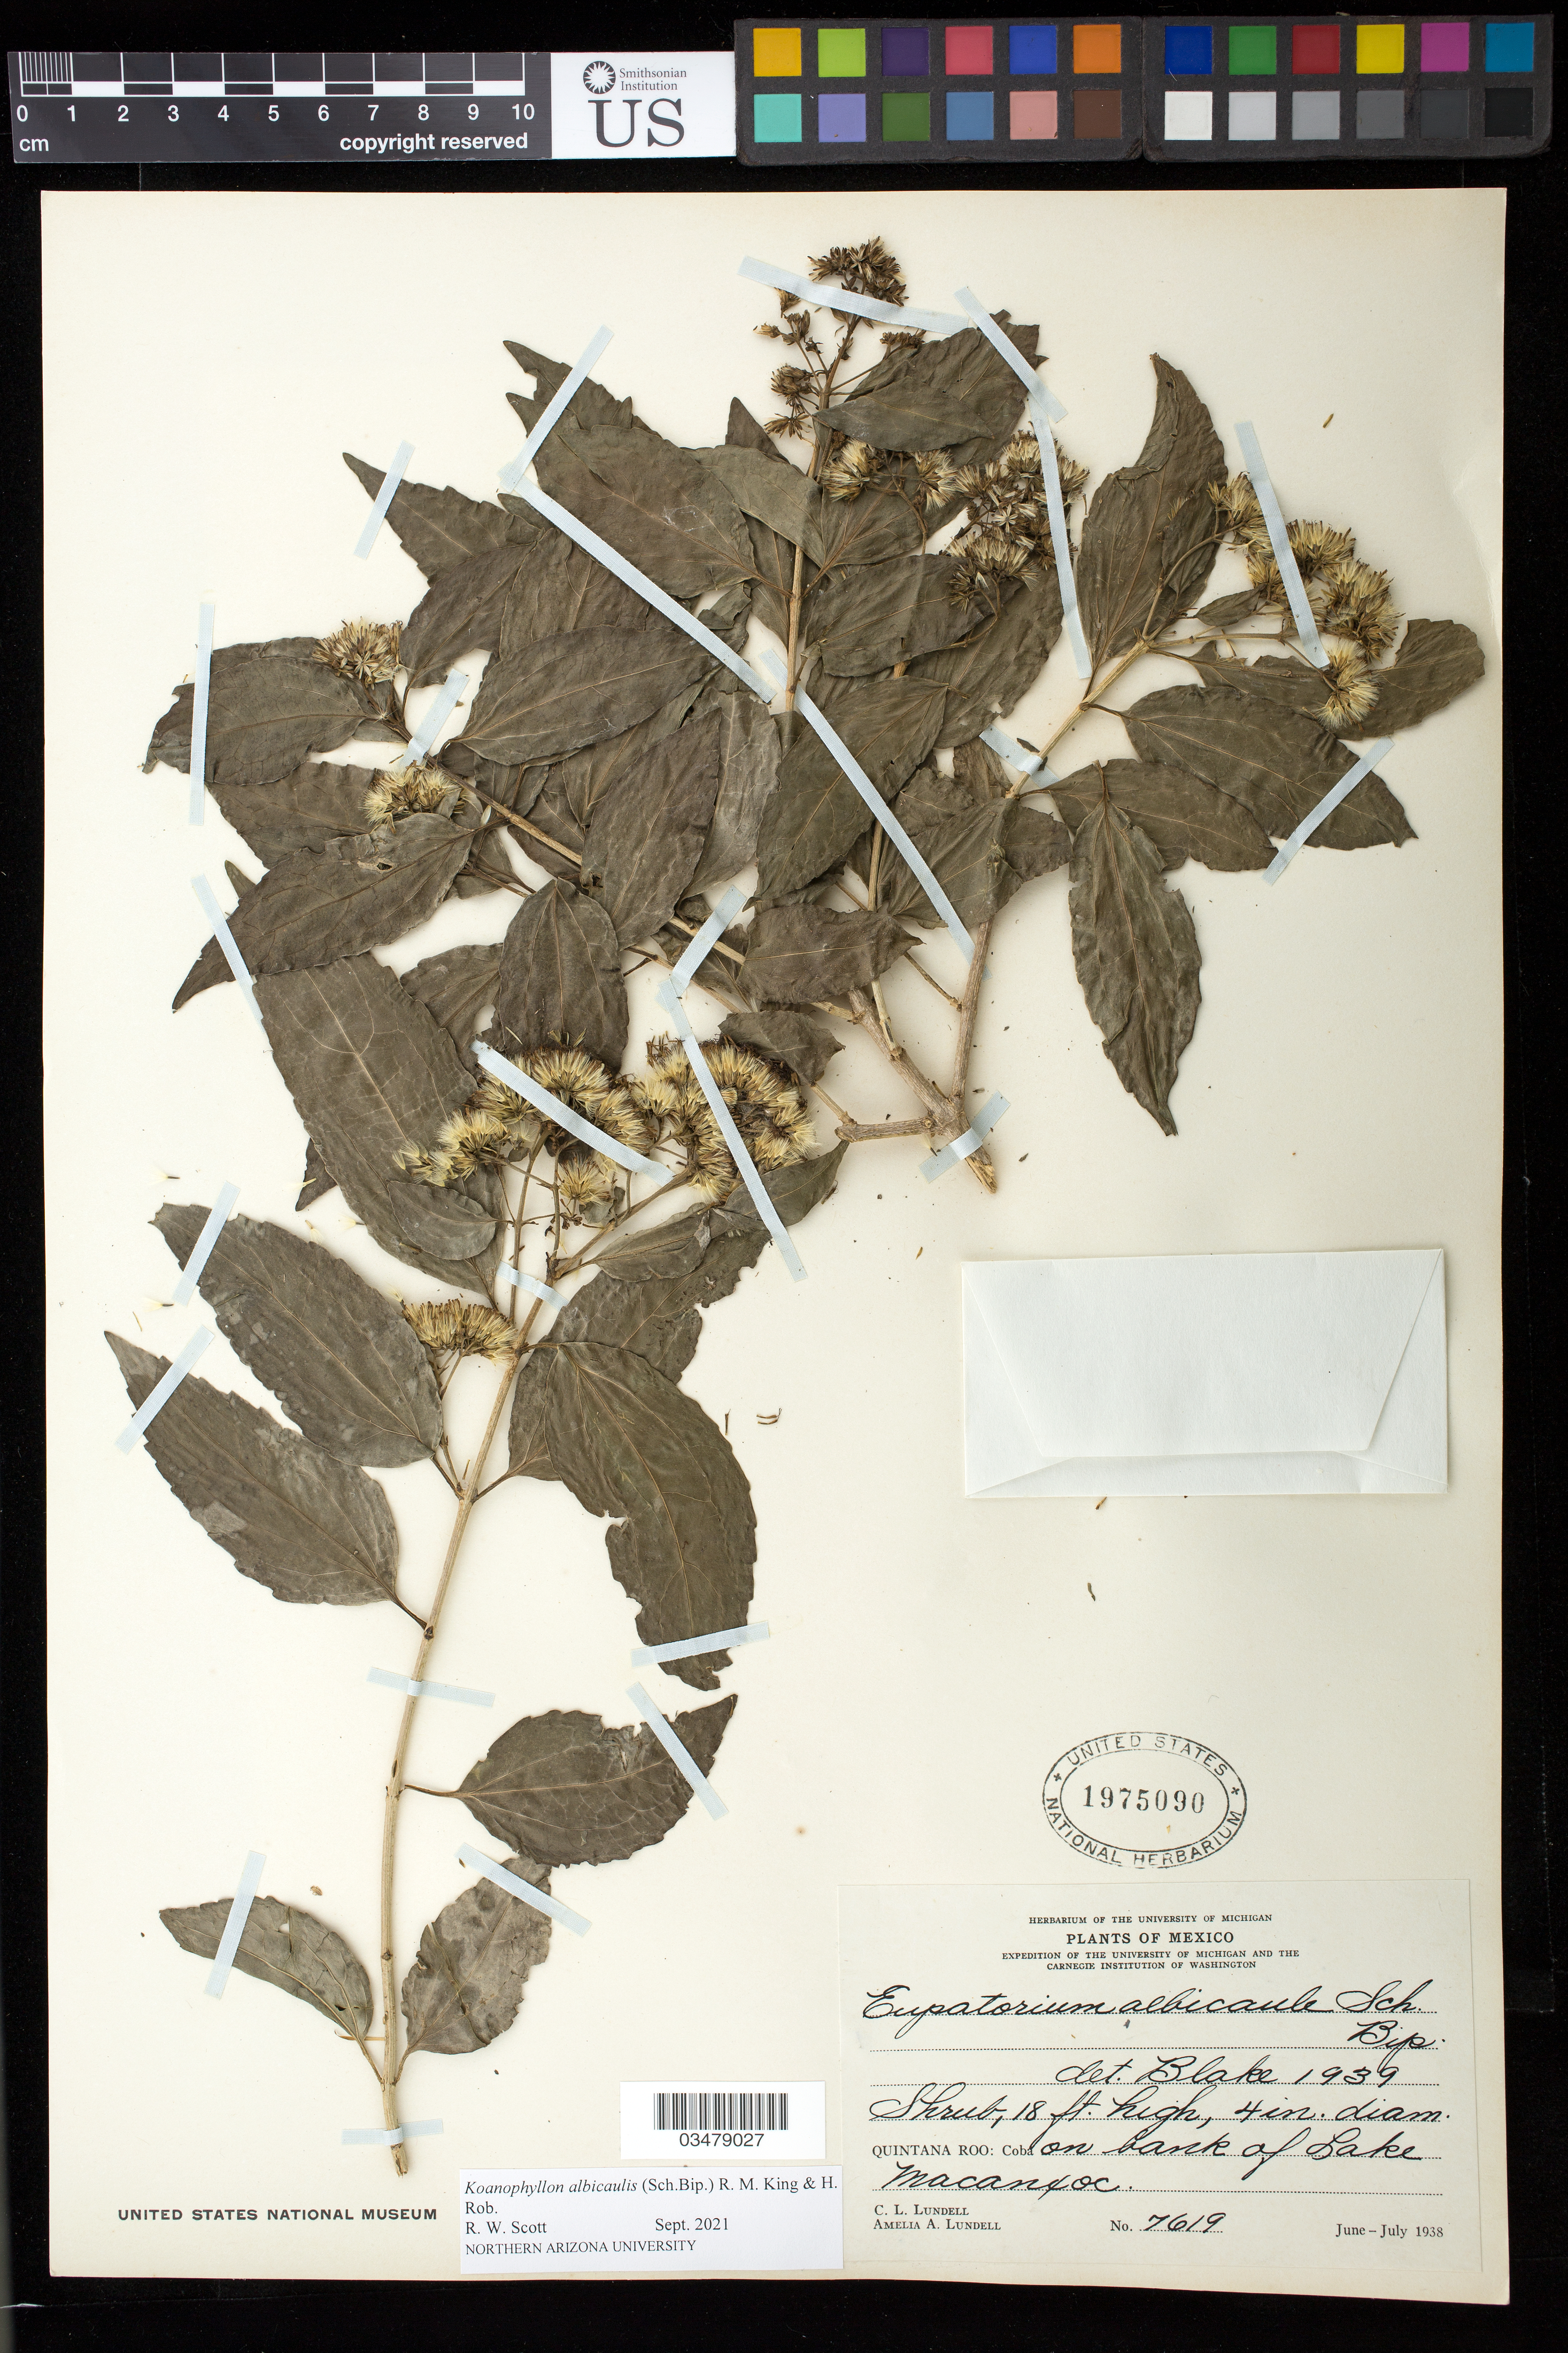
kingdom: Plantae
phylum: Tracheophyta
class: Magnoliopsida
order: Asterales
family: Asteraceae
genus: Koanophyllon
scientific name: Koanophyllon albicaule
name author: (Sch. Bip. ex Klatt) R.M. King & H. Rob.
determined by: Scott, R. W.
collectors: C. L. Lundell & A. A. Lundell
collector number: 7619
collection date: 1938-06/1938-07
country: Mexico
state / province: Quintana Roo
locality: Coba in wet soil at edge of Lake Macanxoc.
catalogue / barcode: US 1975090